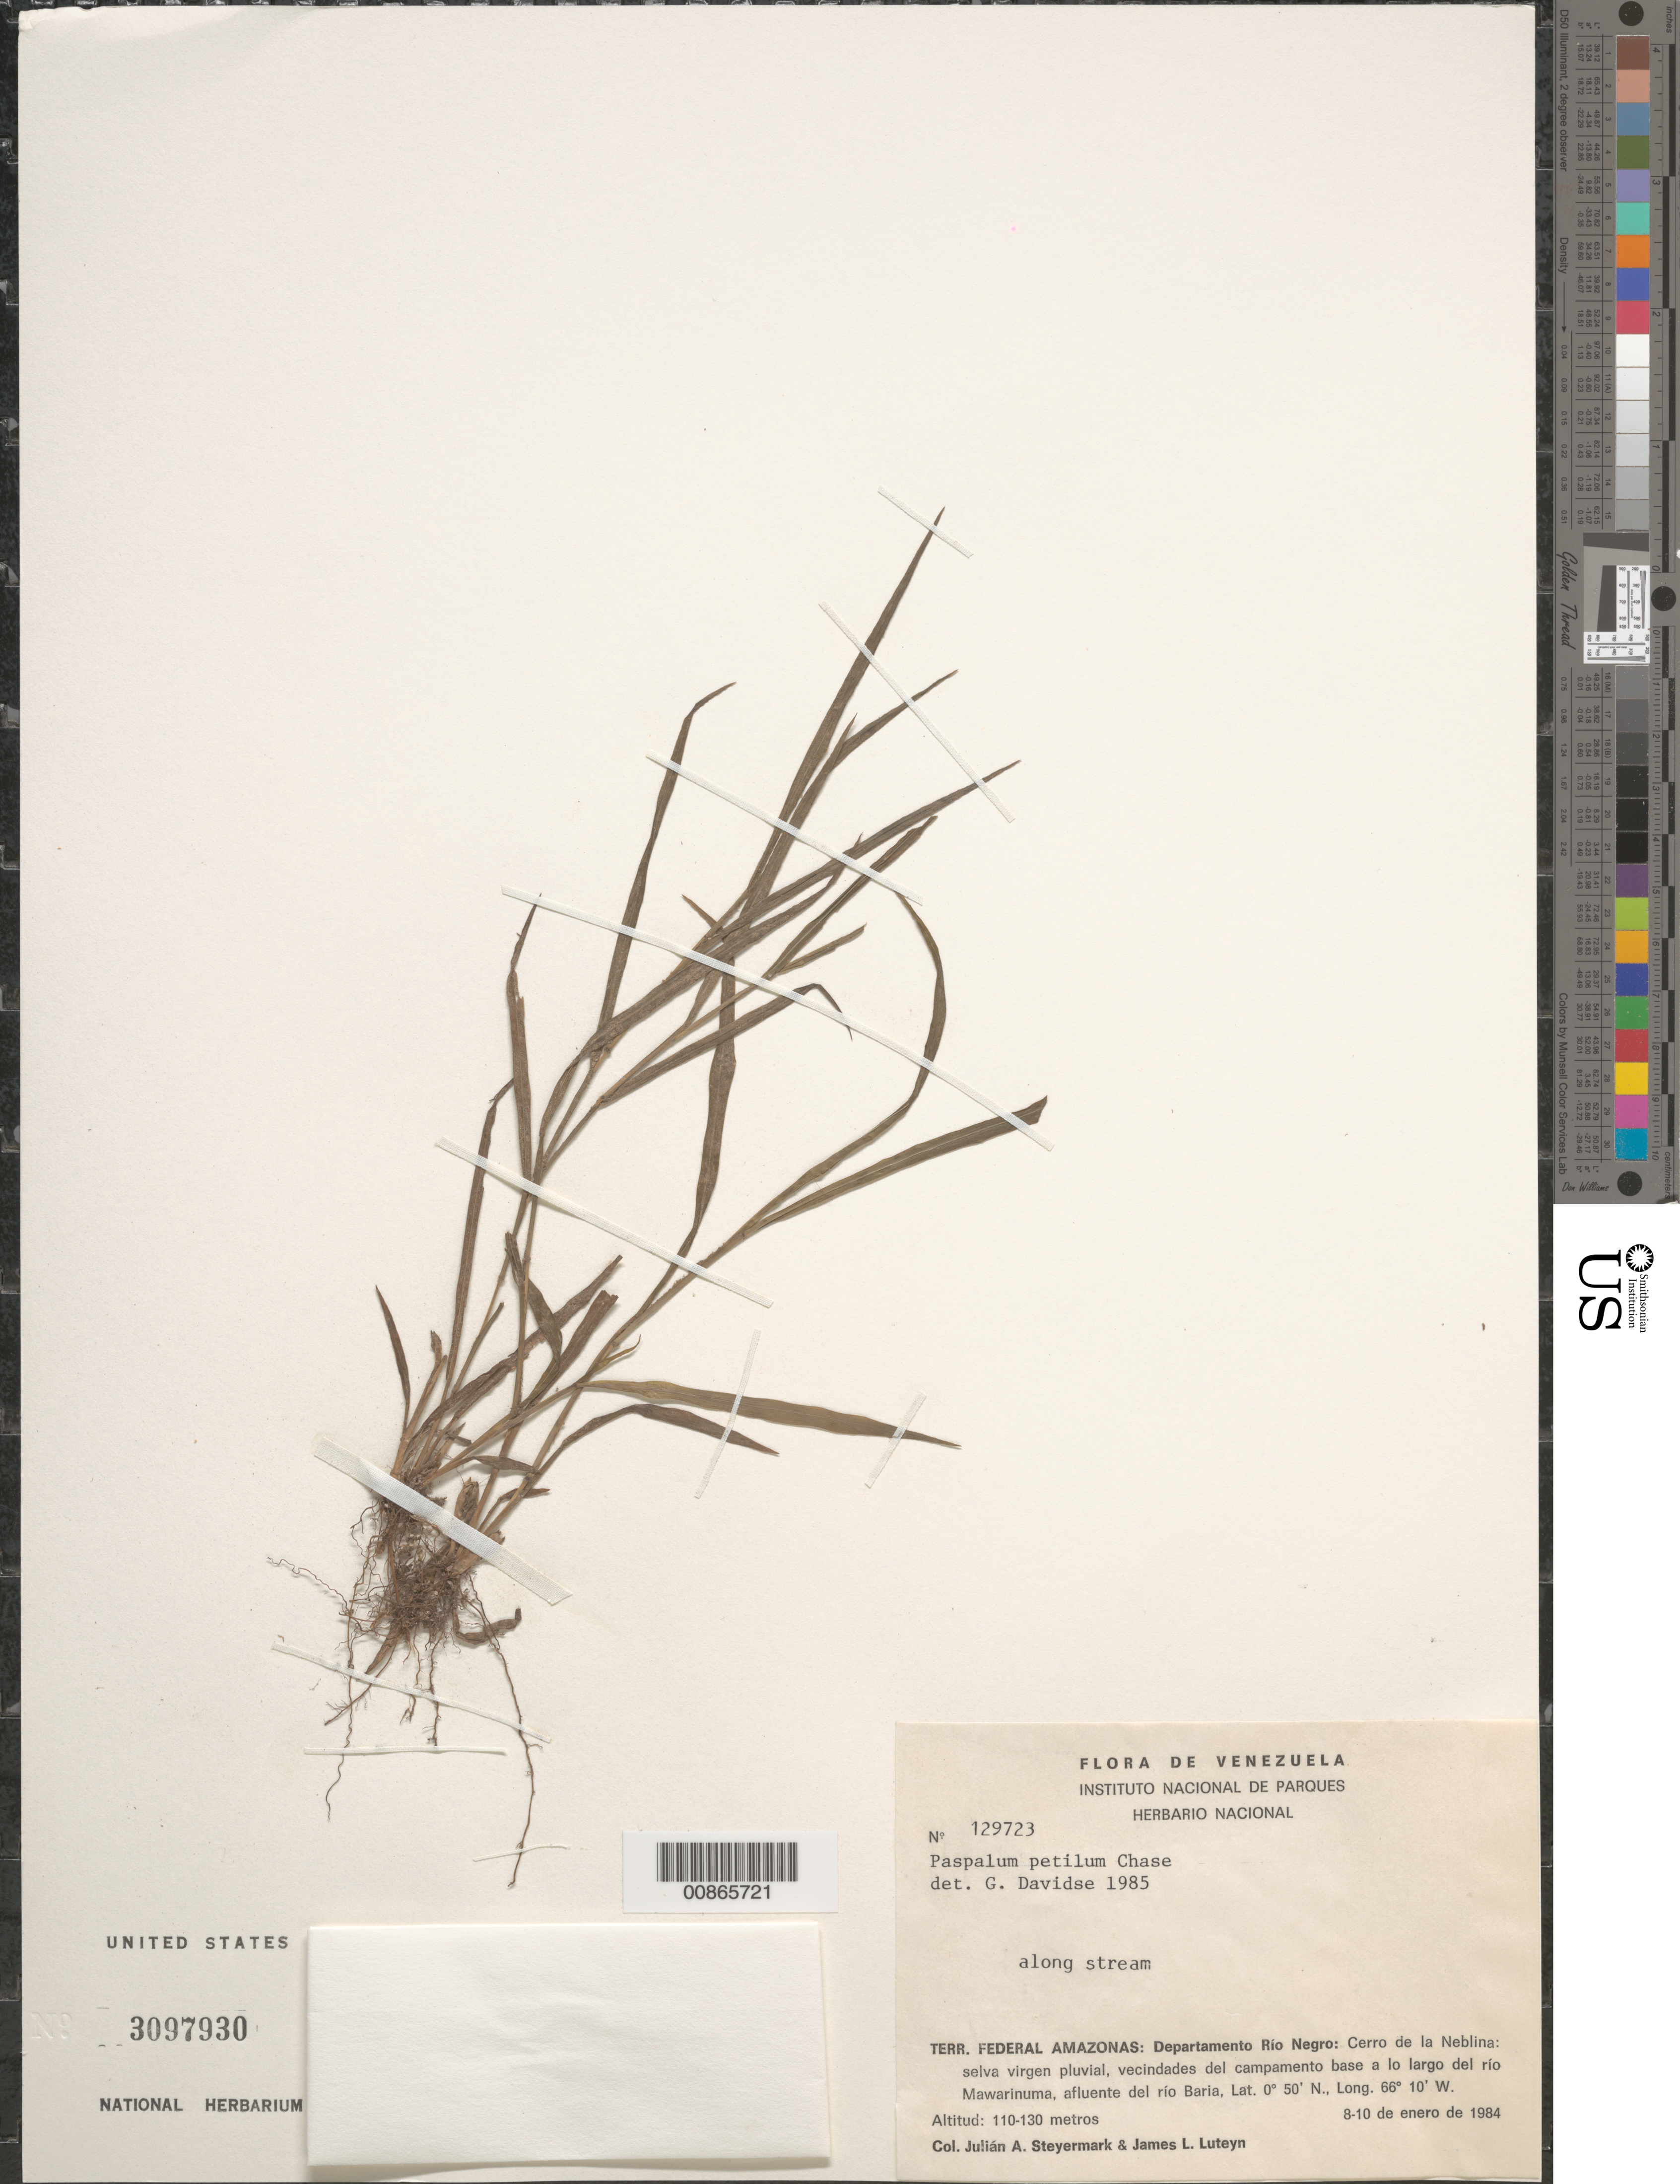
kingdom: Plantae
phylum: Tracheophyta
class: Liliopsida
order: Poales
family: Poaceae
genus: Paspalum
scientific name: Paspalum petilum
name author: Chase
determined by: Davidse, Gerrit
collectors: J. Steyermark & J. L. Luteyn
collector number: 129723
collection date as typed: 8-Jan-84 to 10-Jan-84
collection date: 1984-01-08/1984-01-10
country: Venezuela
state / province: Amazonas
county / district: Río Negro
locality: Cerro de la Neblina, vecindads del campamento base a lo largo del Río Mawarinuma, afluente del río Barío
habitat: Virgin rainforest; along stream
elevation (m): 110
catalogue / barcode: US 3097930